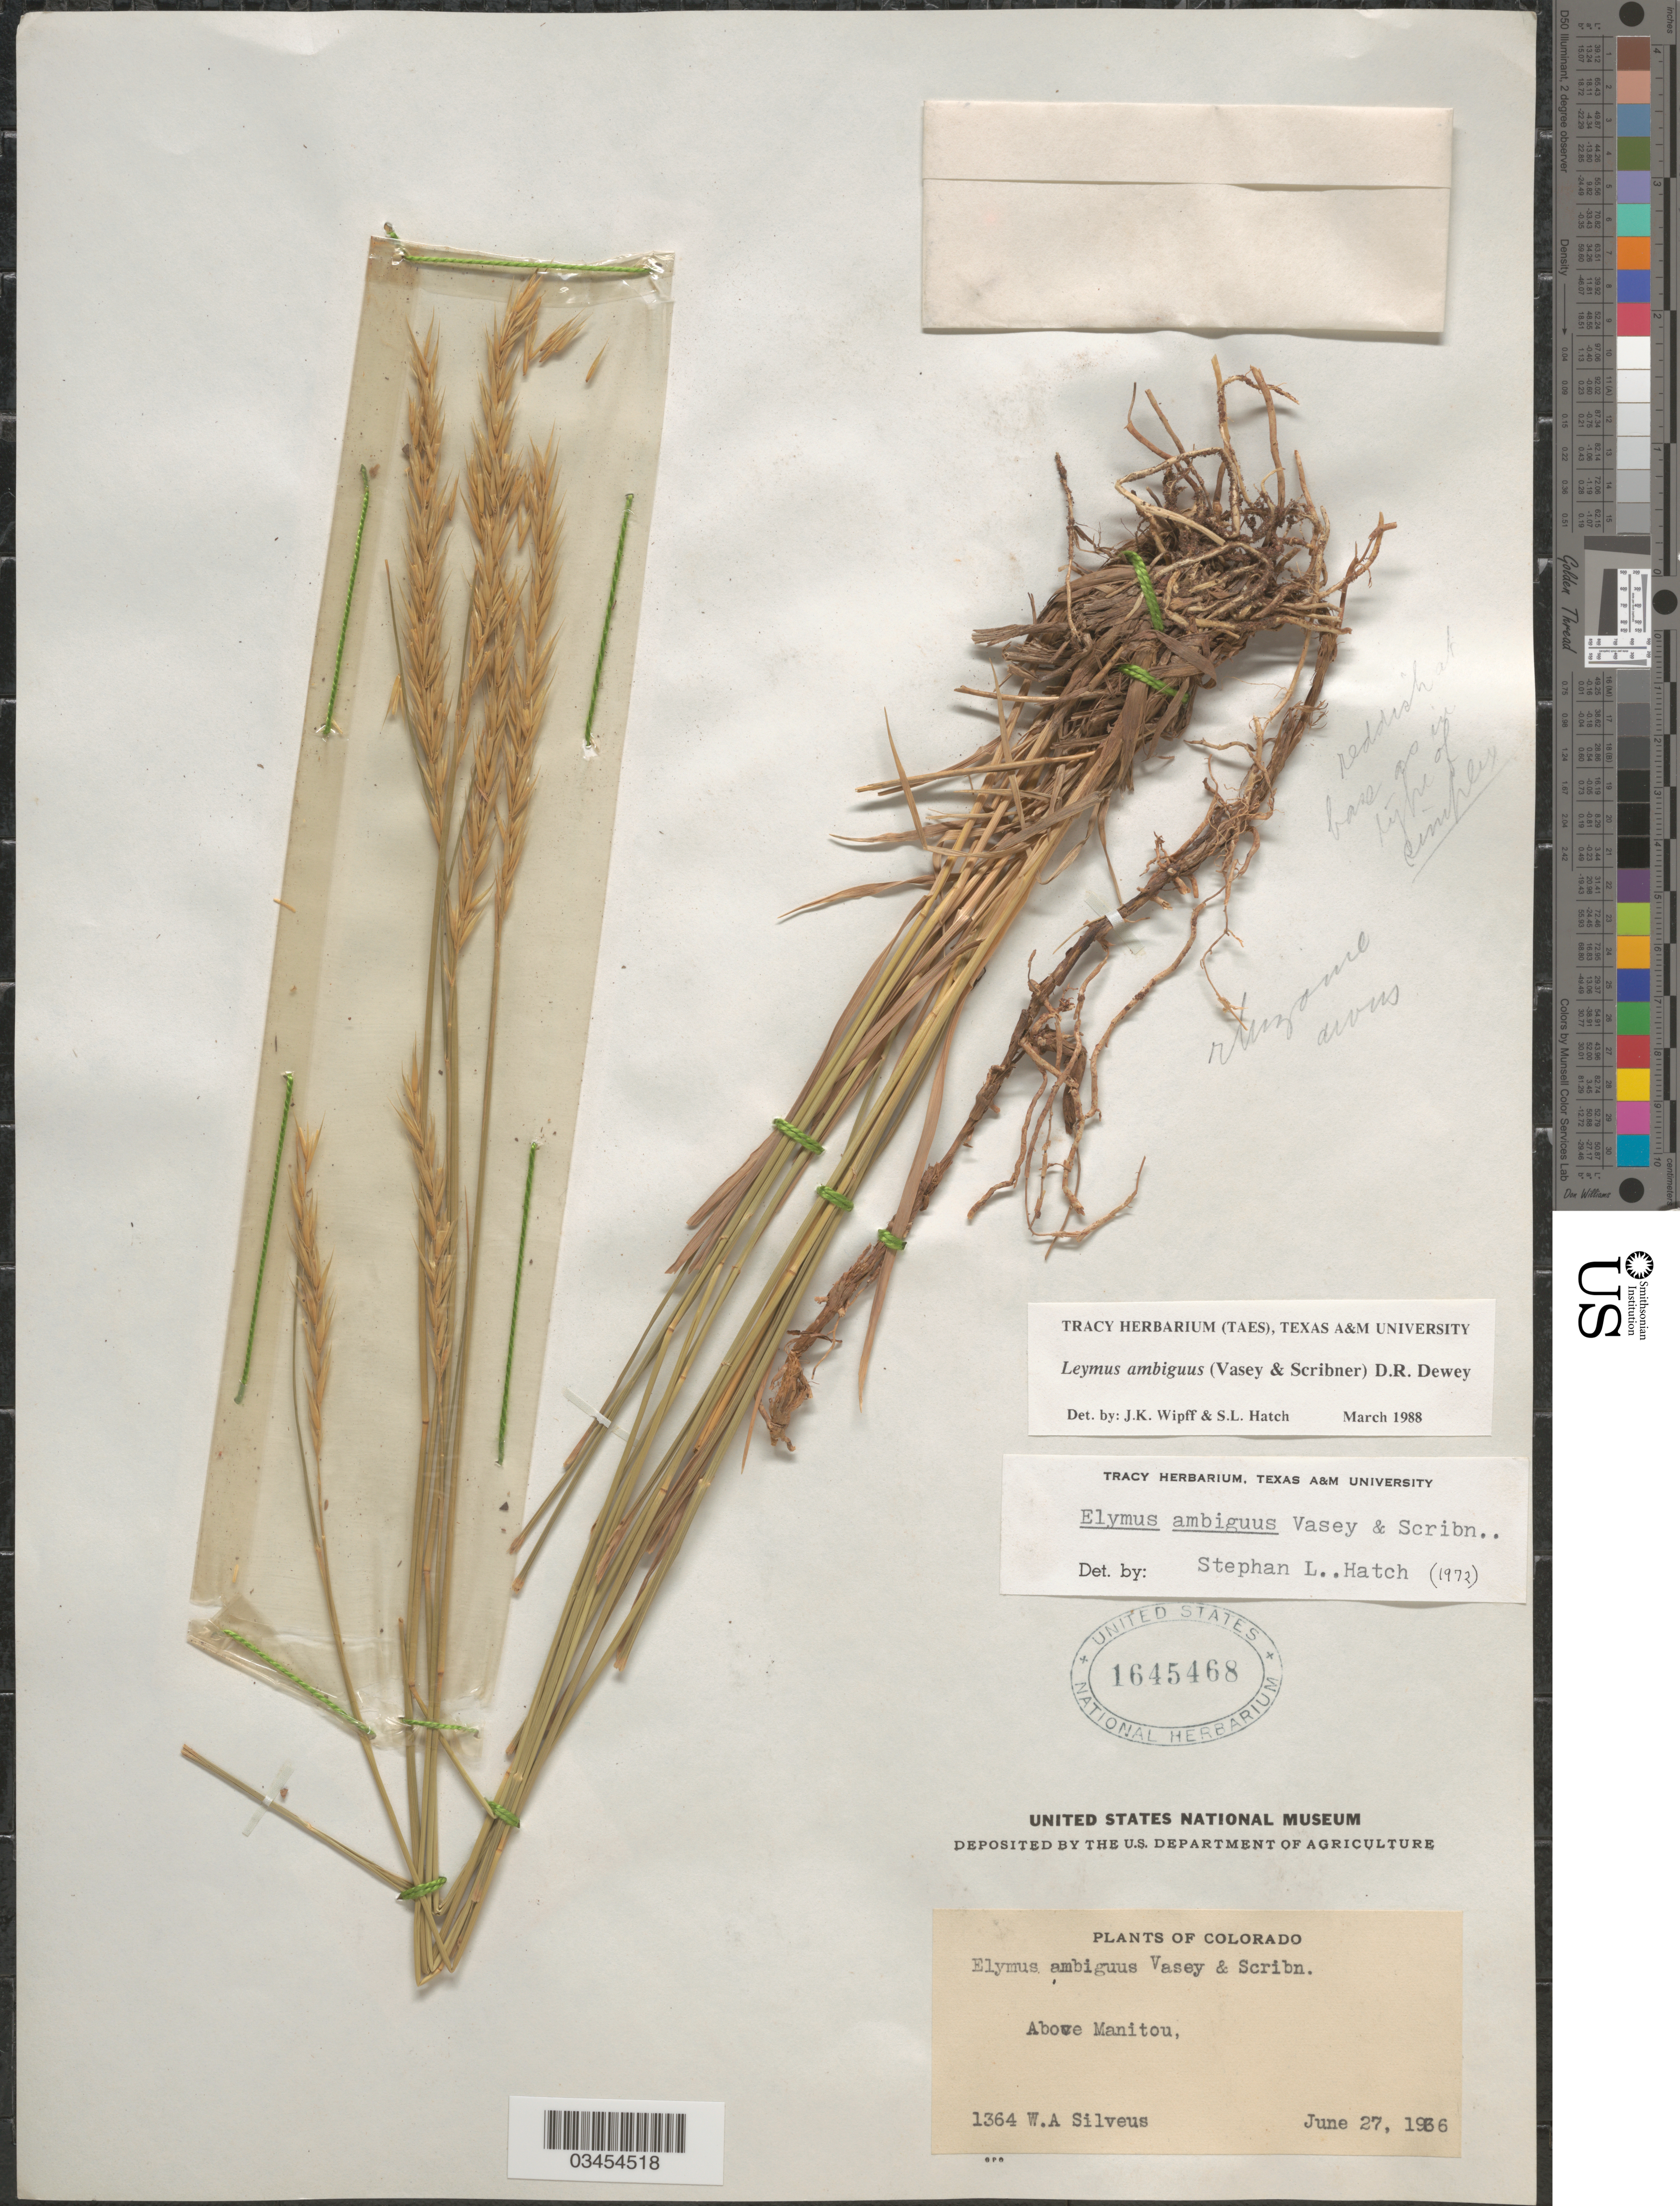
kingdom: Plantae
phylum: Tracheophyta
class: Liliopsida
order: Poales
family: Poaceae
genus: Leymus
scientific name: Leymus ambiguus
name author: (Vasey & Scribn.) Dewey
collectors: W. Silveus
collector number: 1364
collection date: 1966-06-27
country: United States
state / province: Colorado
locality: Above Manitou.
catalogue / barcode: US 1645468